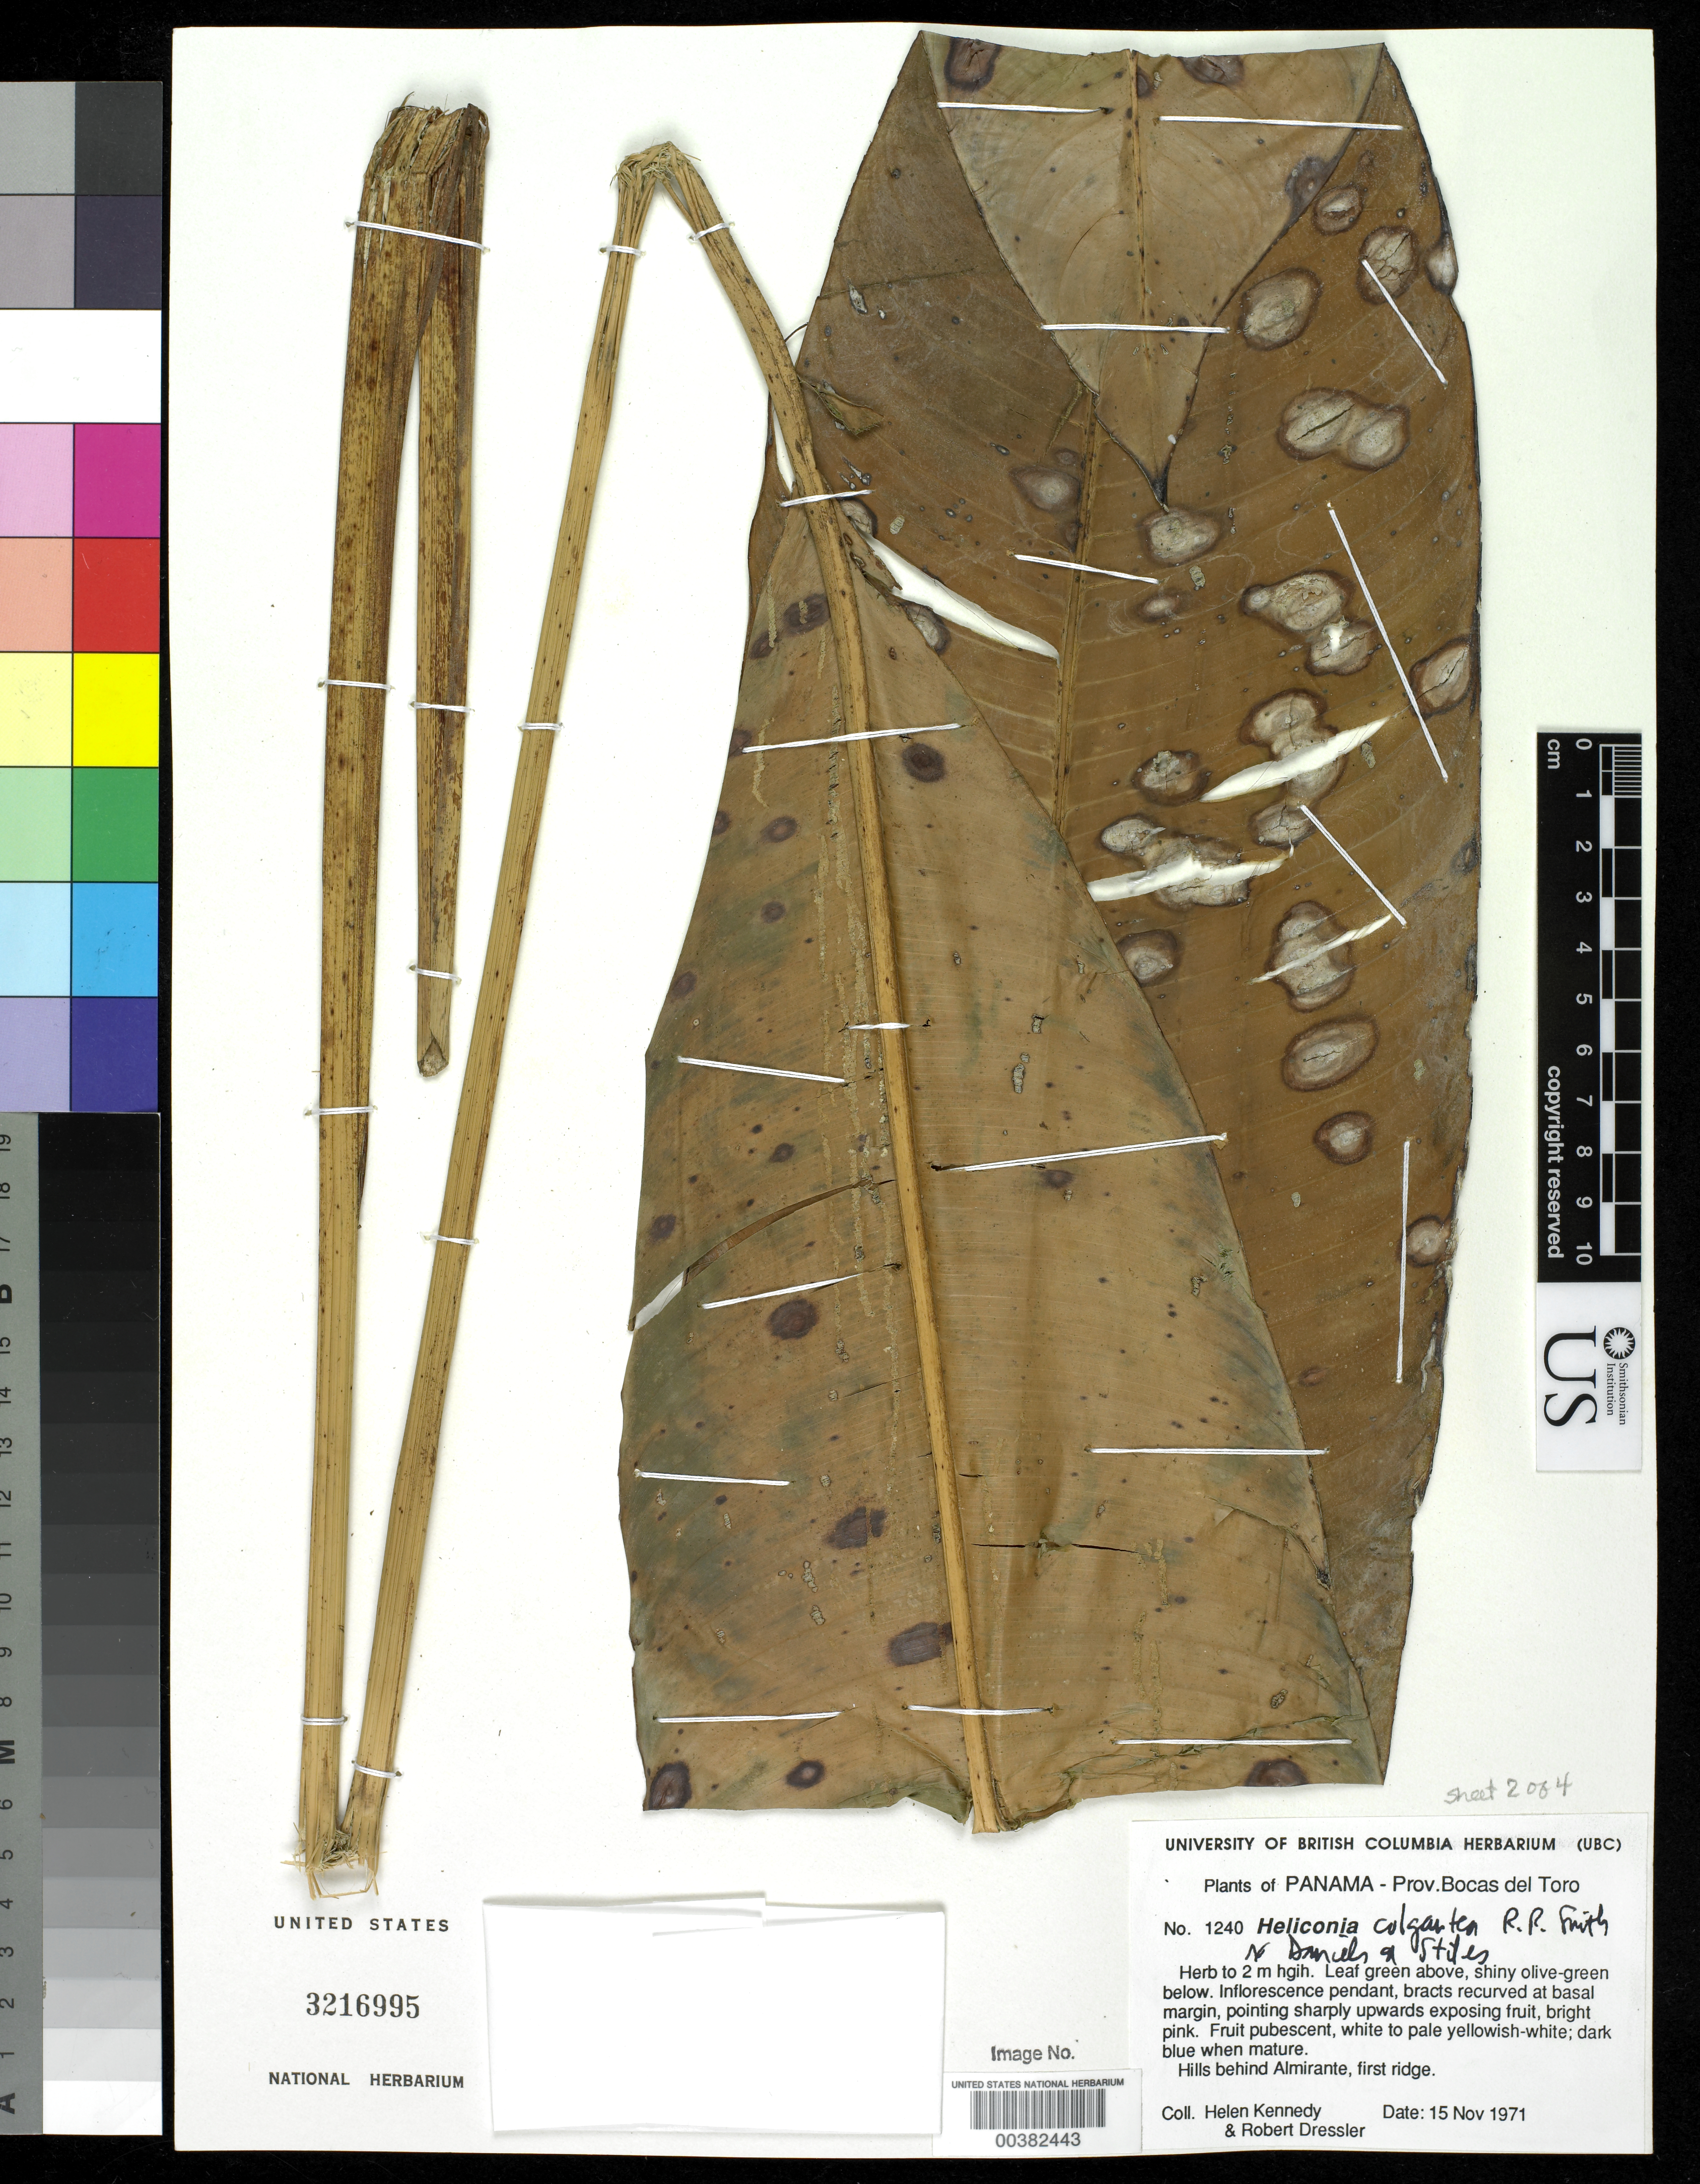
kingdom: Plantae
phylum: Tracheophyta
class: Liliopsida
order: Zingiberales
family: Heliconiaceae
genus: Heliconia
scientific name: Heliconia colgantea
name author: R.R. Sm. ex G.S. Daniels & F.G. Stiles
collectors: H. Kennedy & R. Dressler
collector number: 1240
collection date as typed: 15 Nov 1971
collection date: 1971-11-15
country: Panama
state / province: Bocas del Toro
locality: Behind Almirante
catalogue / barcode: US 3216995